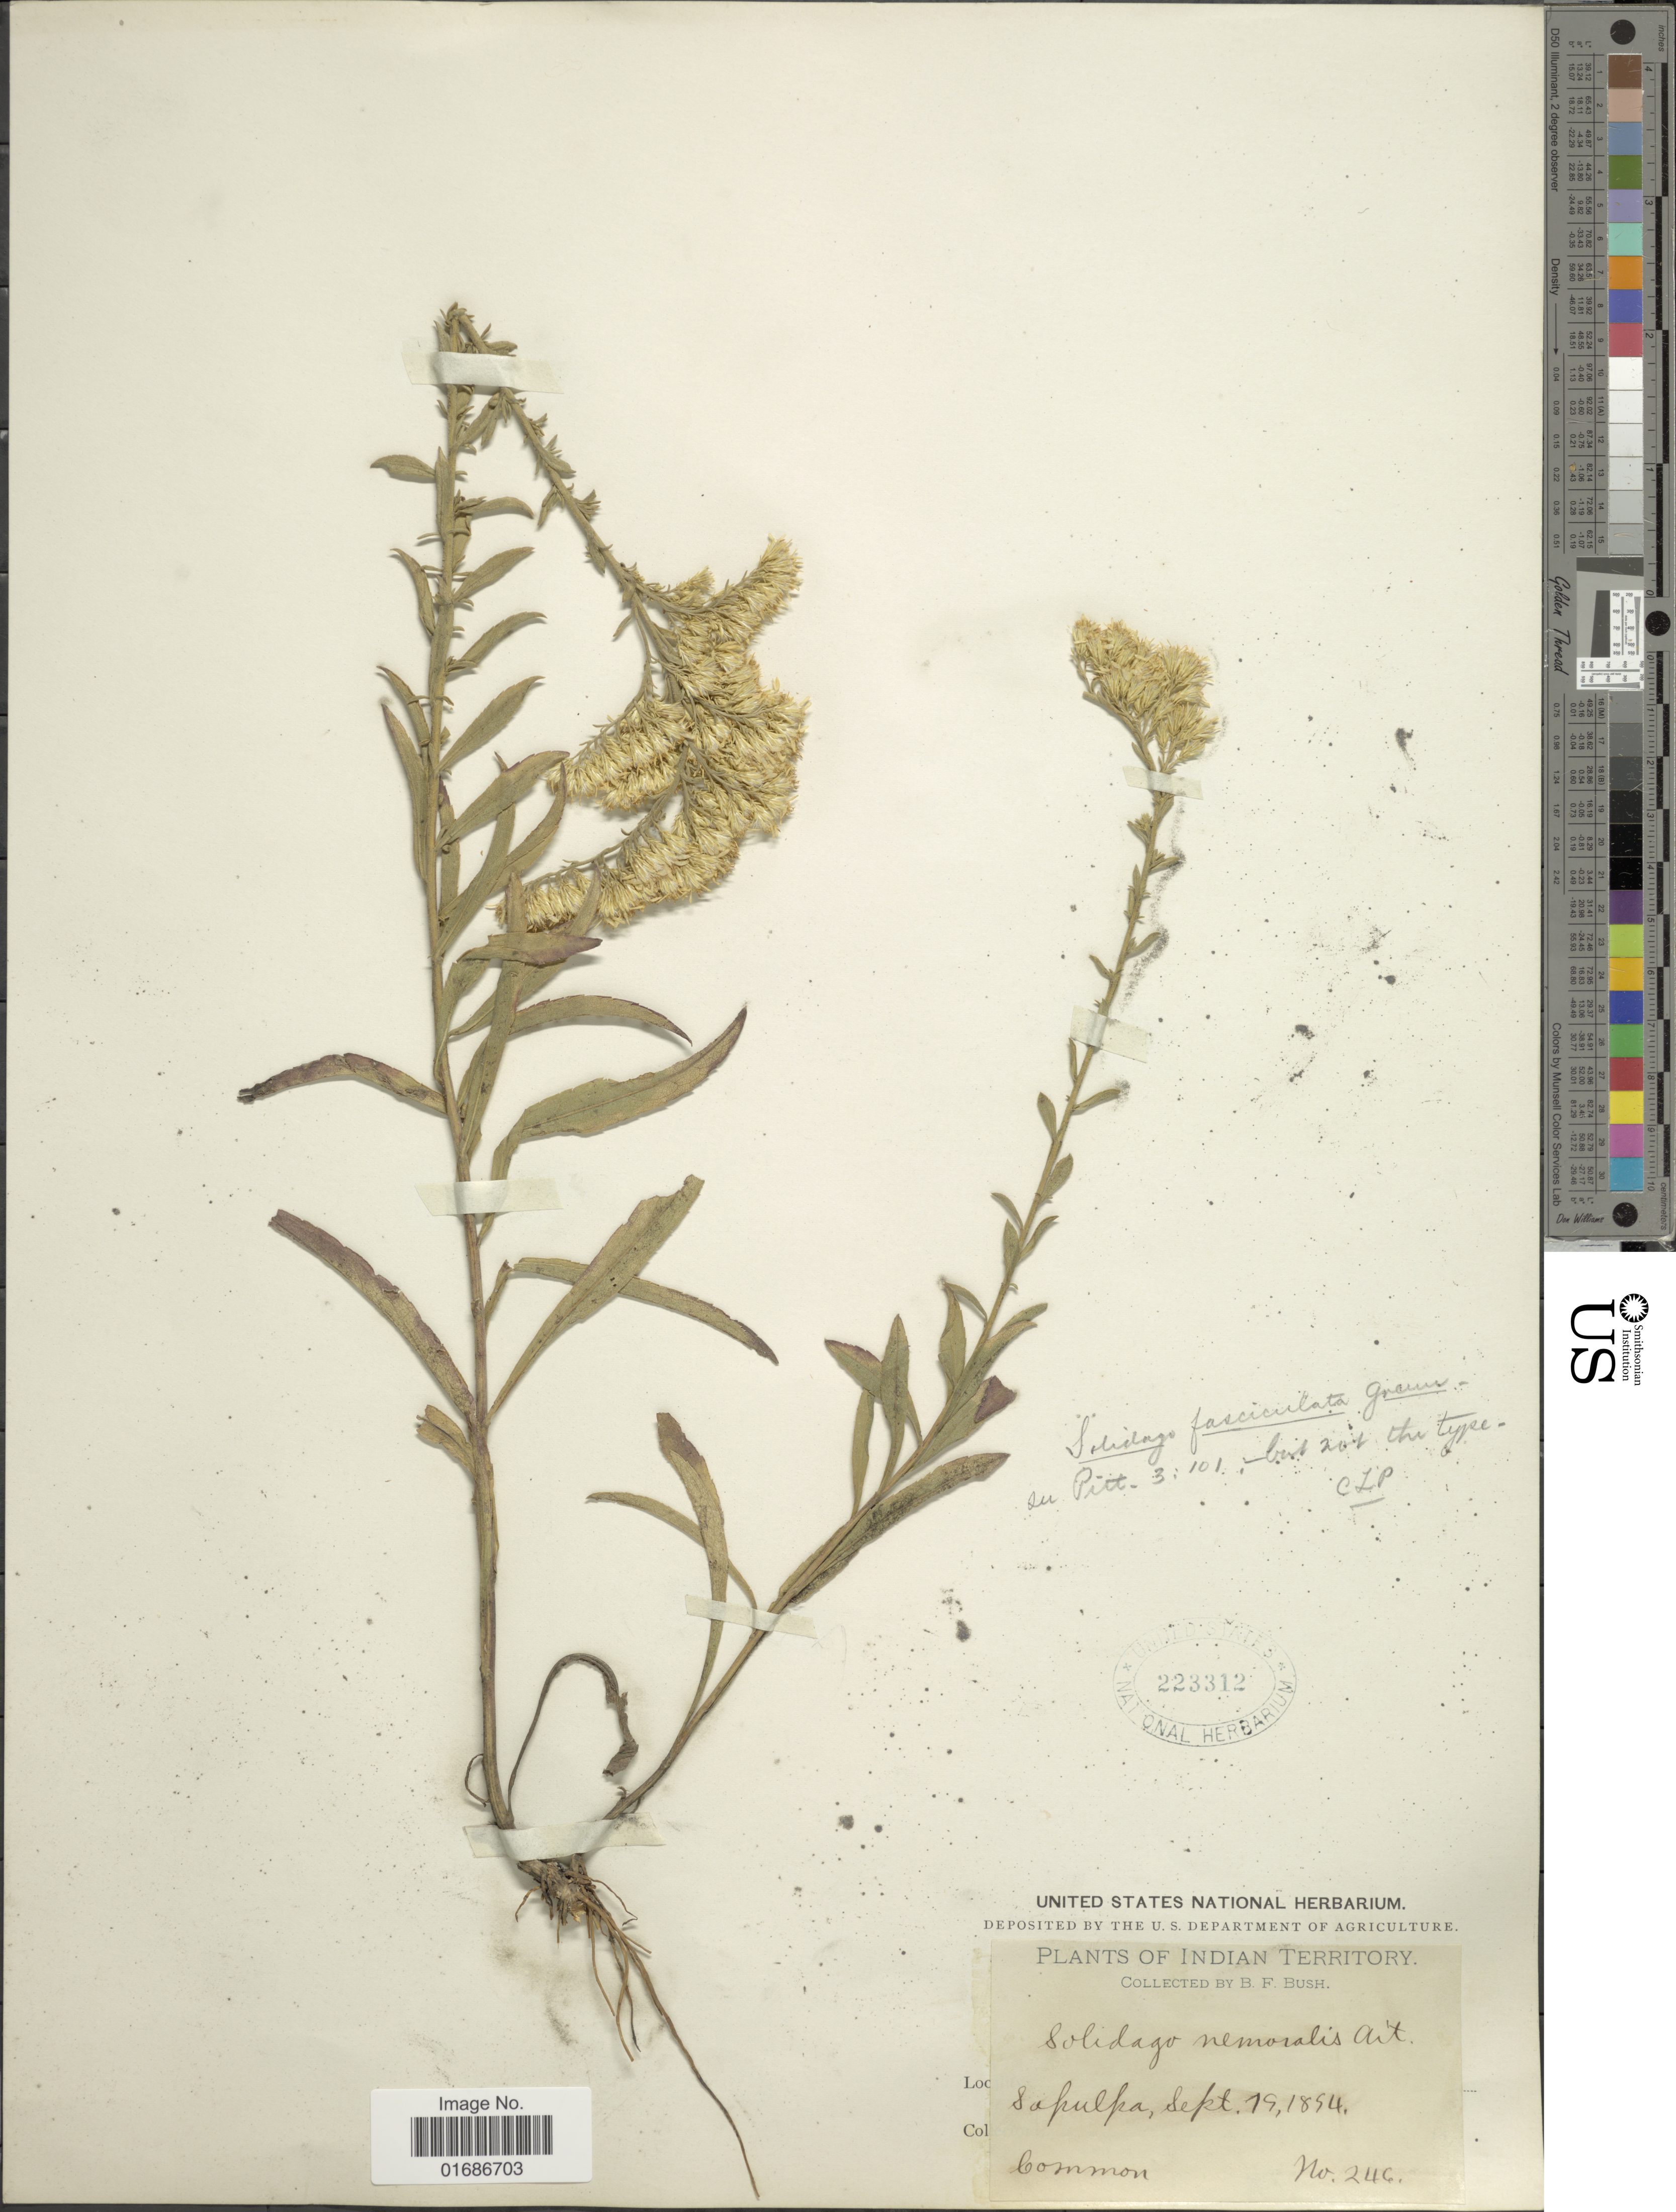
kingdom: Plantae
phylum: Tracheophyta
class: Magnoliopsida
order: Asterales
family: Asteraceae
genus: Solidago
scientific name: Solidago fasciculata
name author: Greene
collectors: B. F. Bush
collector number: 246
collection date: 1854-09-19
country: United States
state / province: Oklahoma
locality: Indian Territory, Sapulpa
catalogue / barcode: US 223312